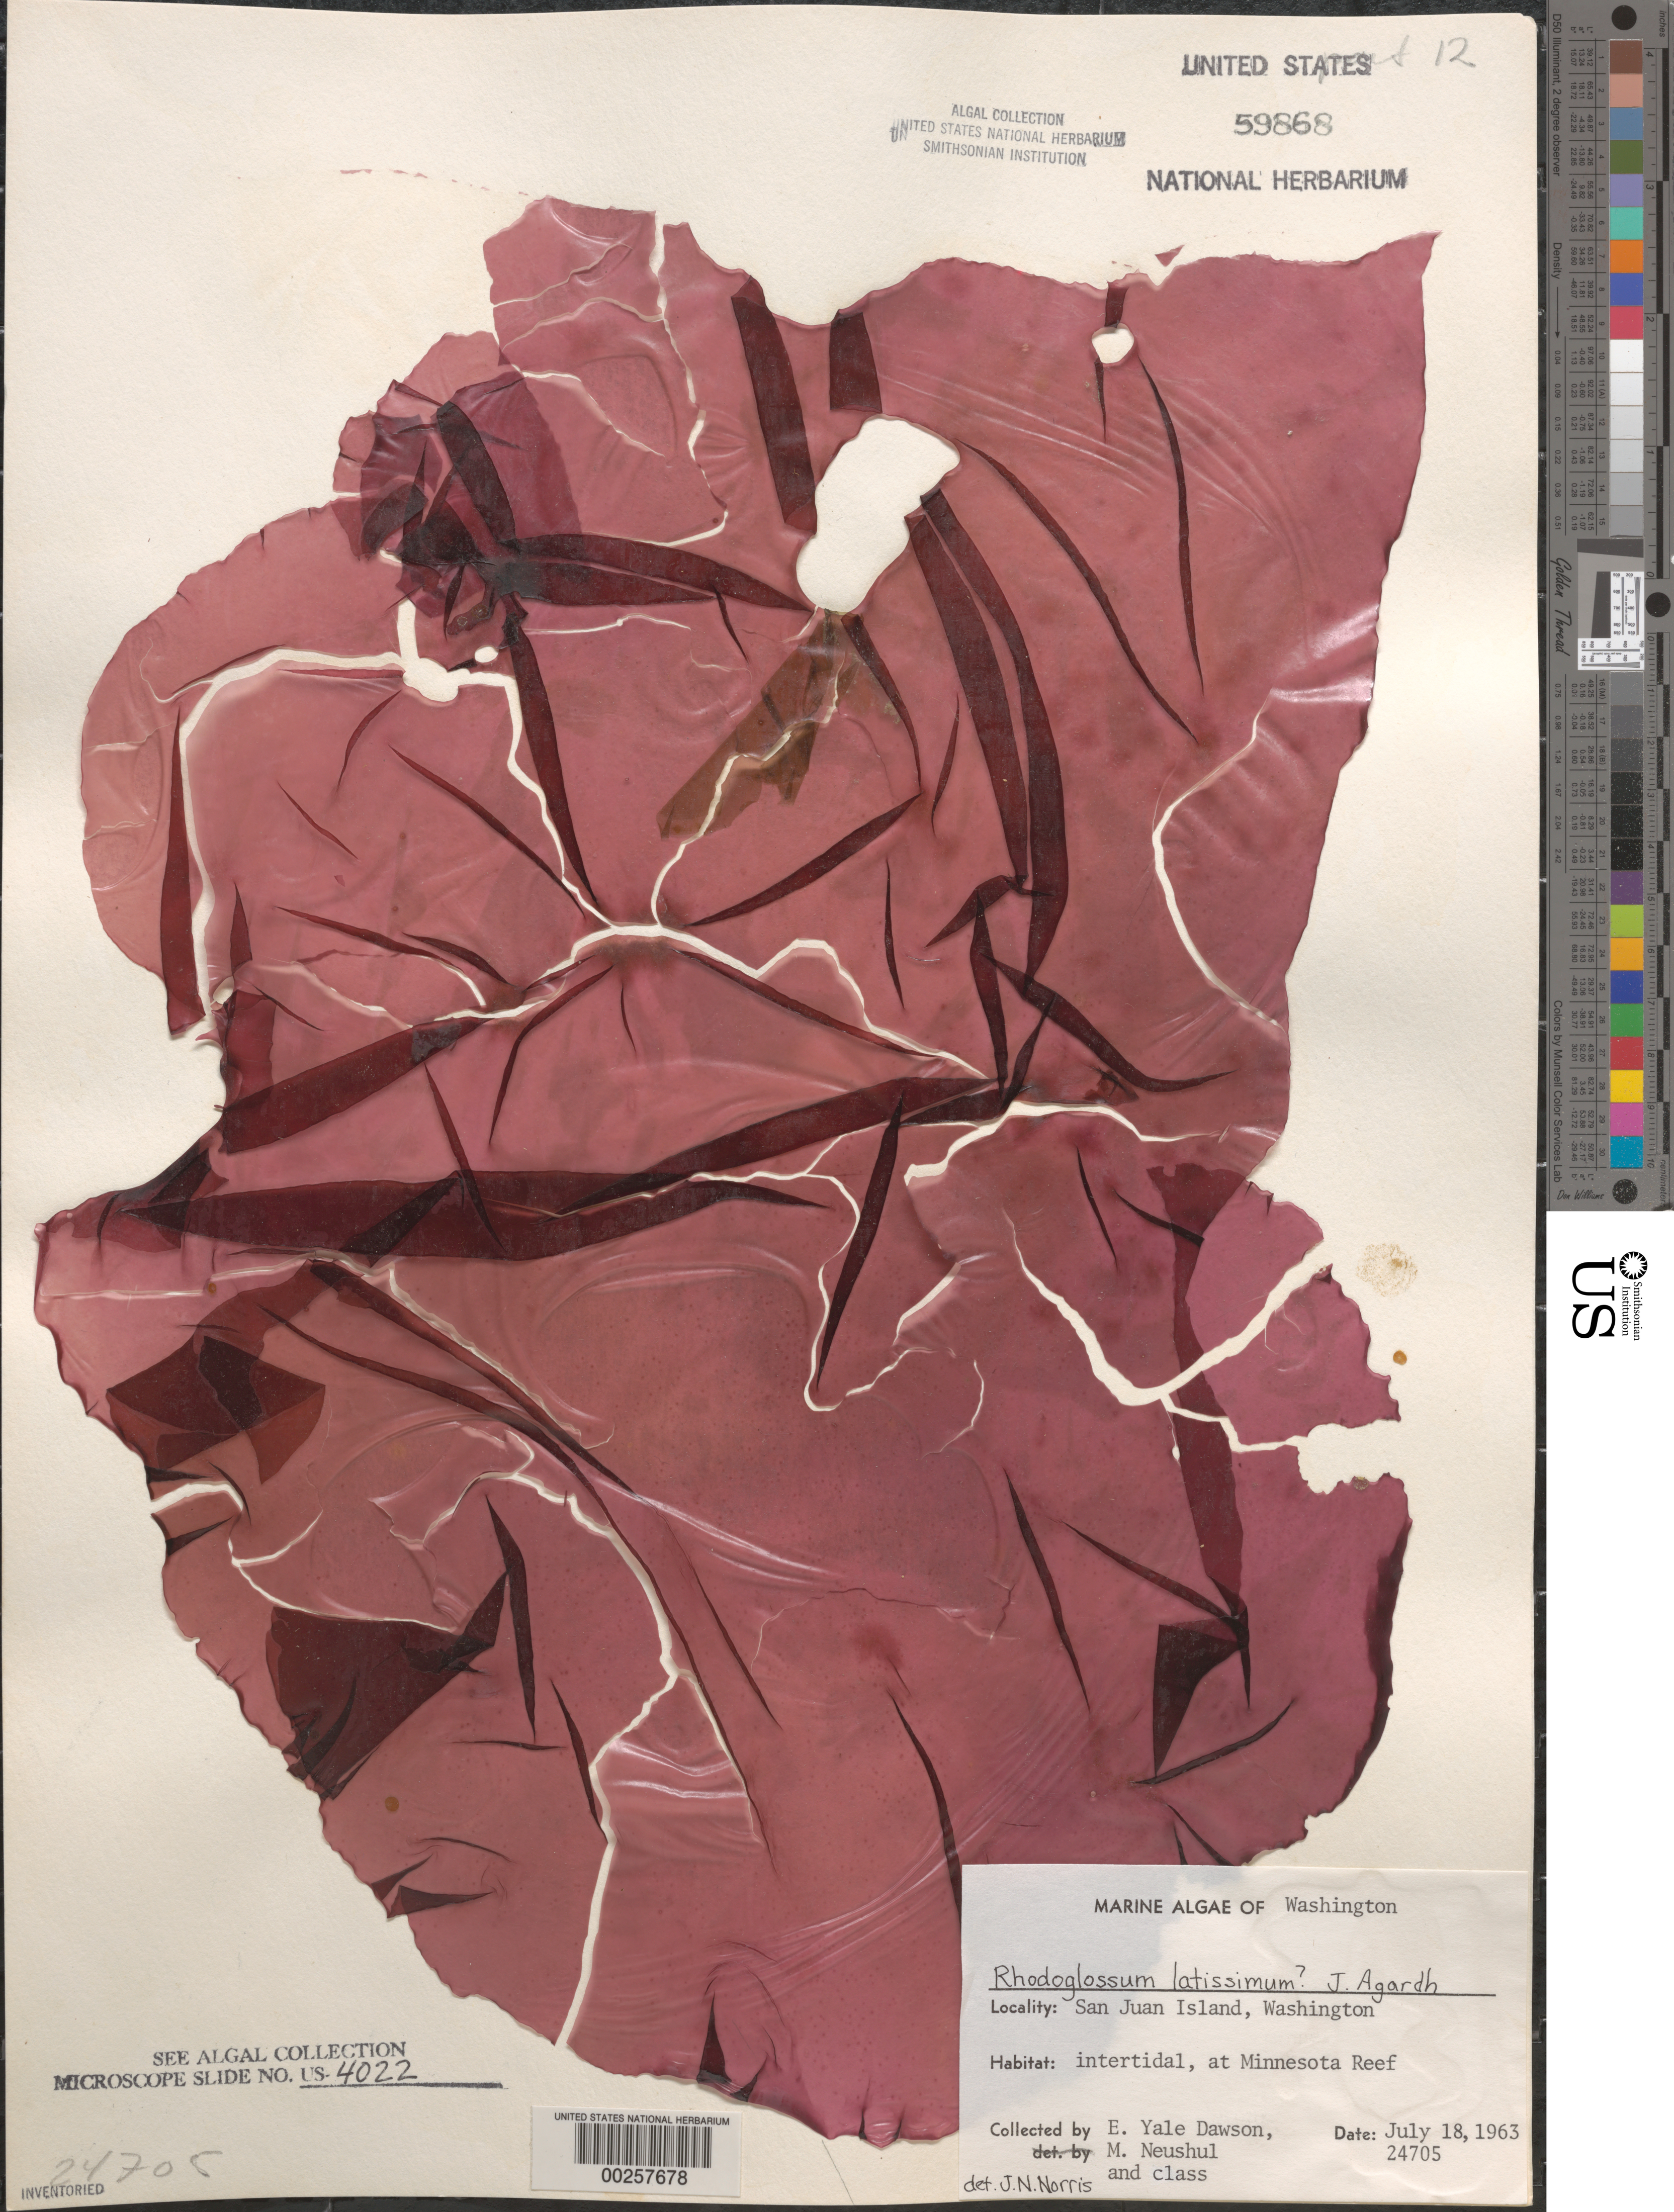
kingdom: Plantae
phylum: Rhodophyta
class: Florideophyceae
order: Gigartinales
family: Gigartinaceae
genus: Iridaea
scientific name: Iridaea latissima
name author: (Hooker f. & Harv.) Grunow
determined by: Algae name updating Project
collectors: E. Y. Dawson, M. Neushul & Algae Class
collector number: EYD 24705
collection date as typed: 18 Jul 1963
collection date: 1963-07-18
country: United States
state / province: Washington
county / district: San Juan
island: San Juan Island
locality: Minnesota Reef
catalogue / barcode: US 59868